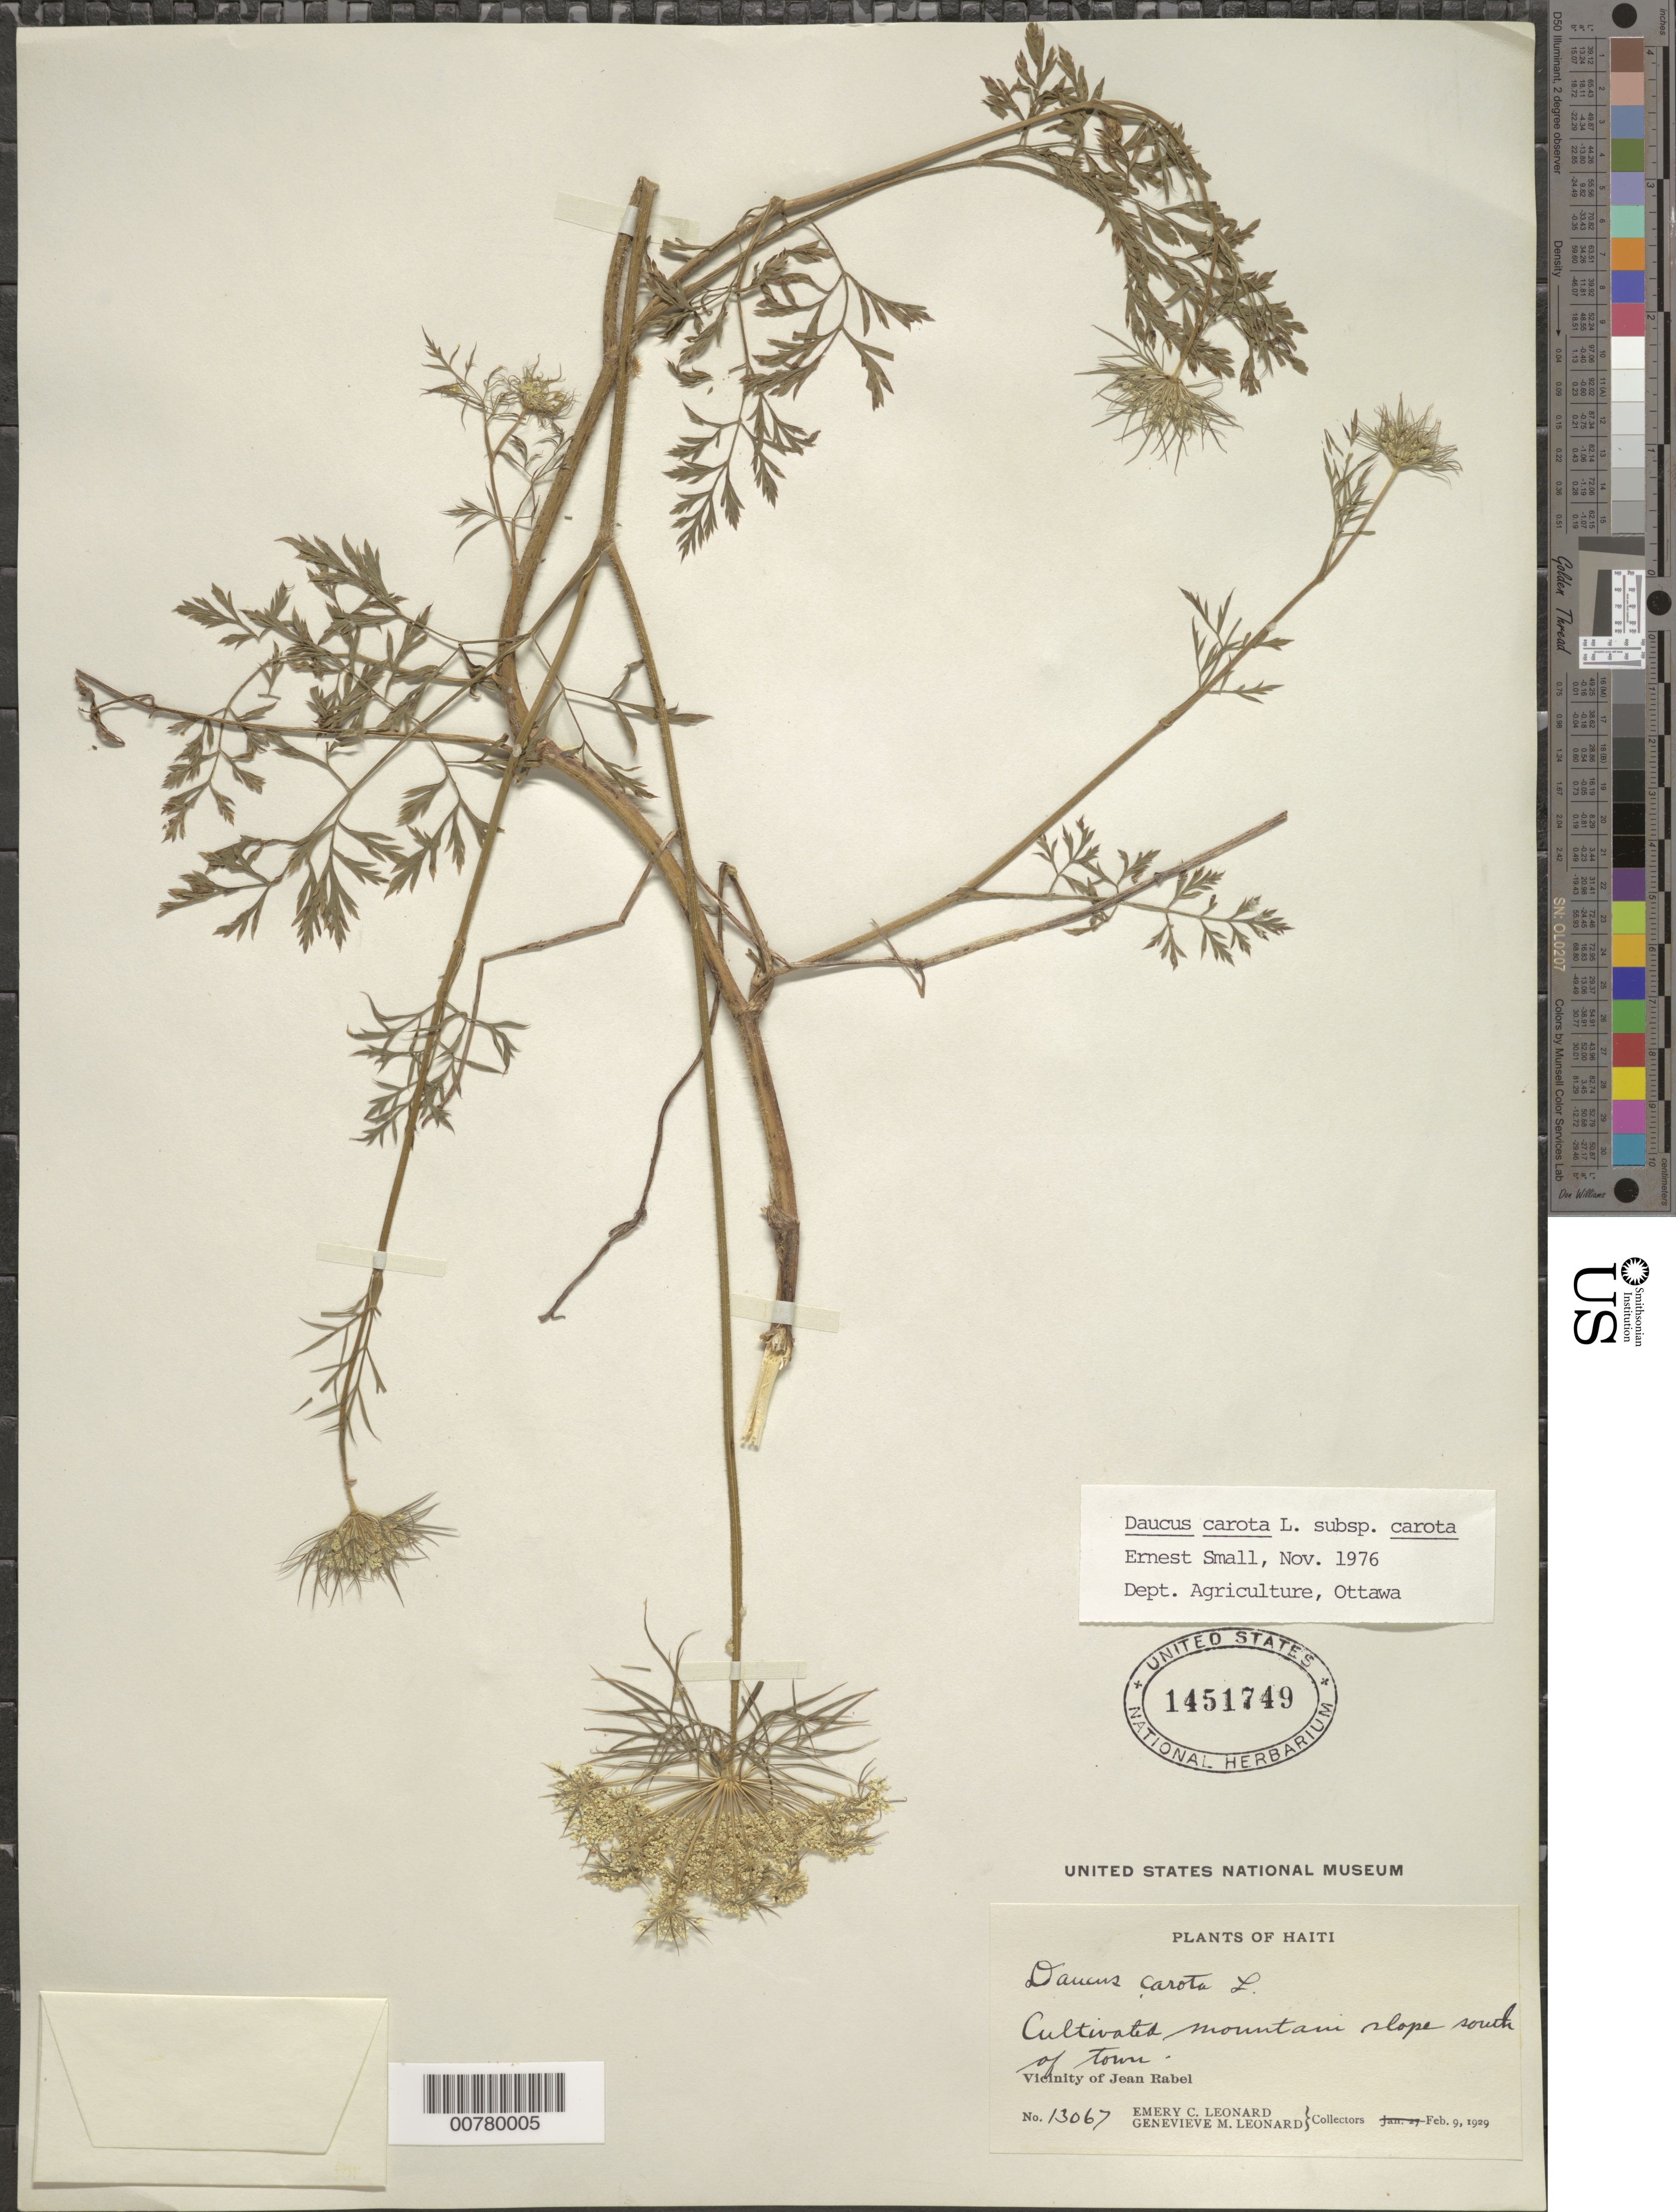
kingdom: Plantae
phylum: Tracheophyta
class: Magnoliopsida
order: Apiales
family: Apiaceae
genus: Daucus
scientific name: Daucus carota subsp. carota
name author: L.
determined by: Small, Ernest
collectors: E. C. Leonard & G. M. Leonard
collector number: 13067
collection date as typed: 09 Feb 1929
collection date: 1929-02-09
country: Haiti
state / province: Nord-Ouest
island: Hispaniola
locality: Vicinity of Jean Rabel, south of town.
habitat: Cultivated mountain slope.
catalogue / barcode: US 1451749